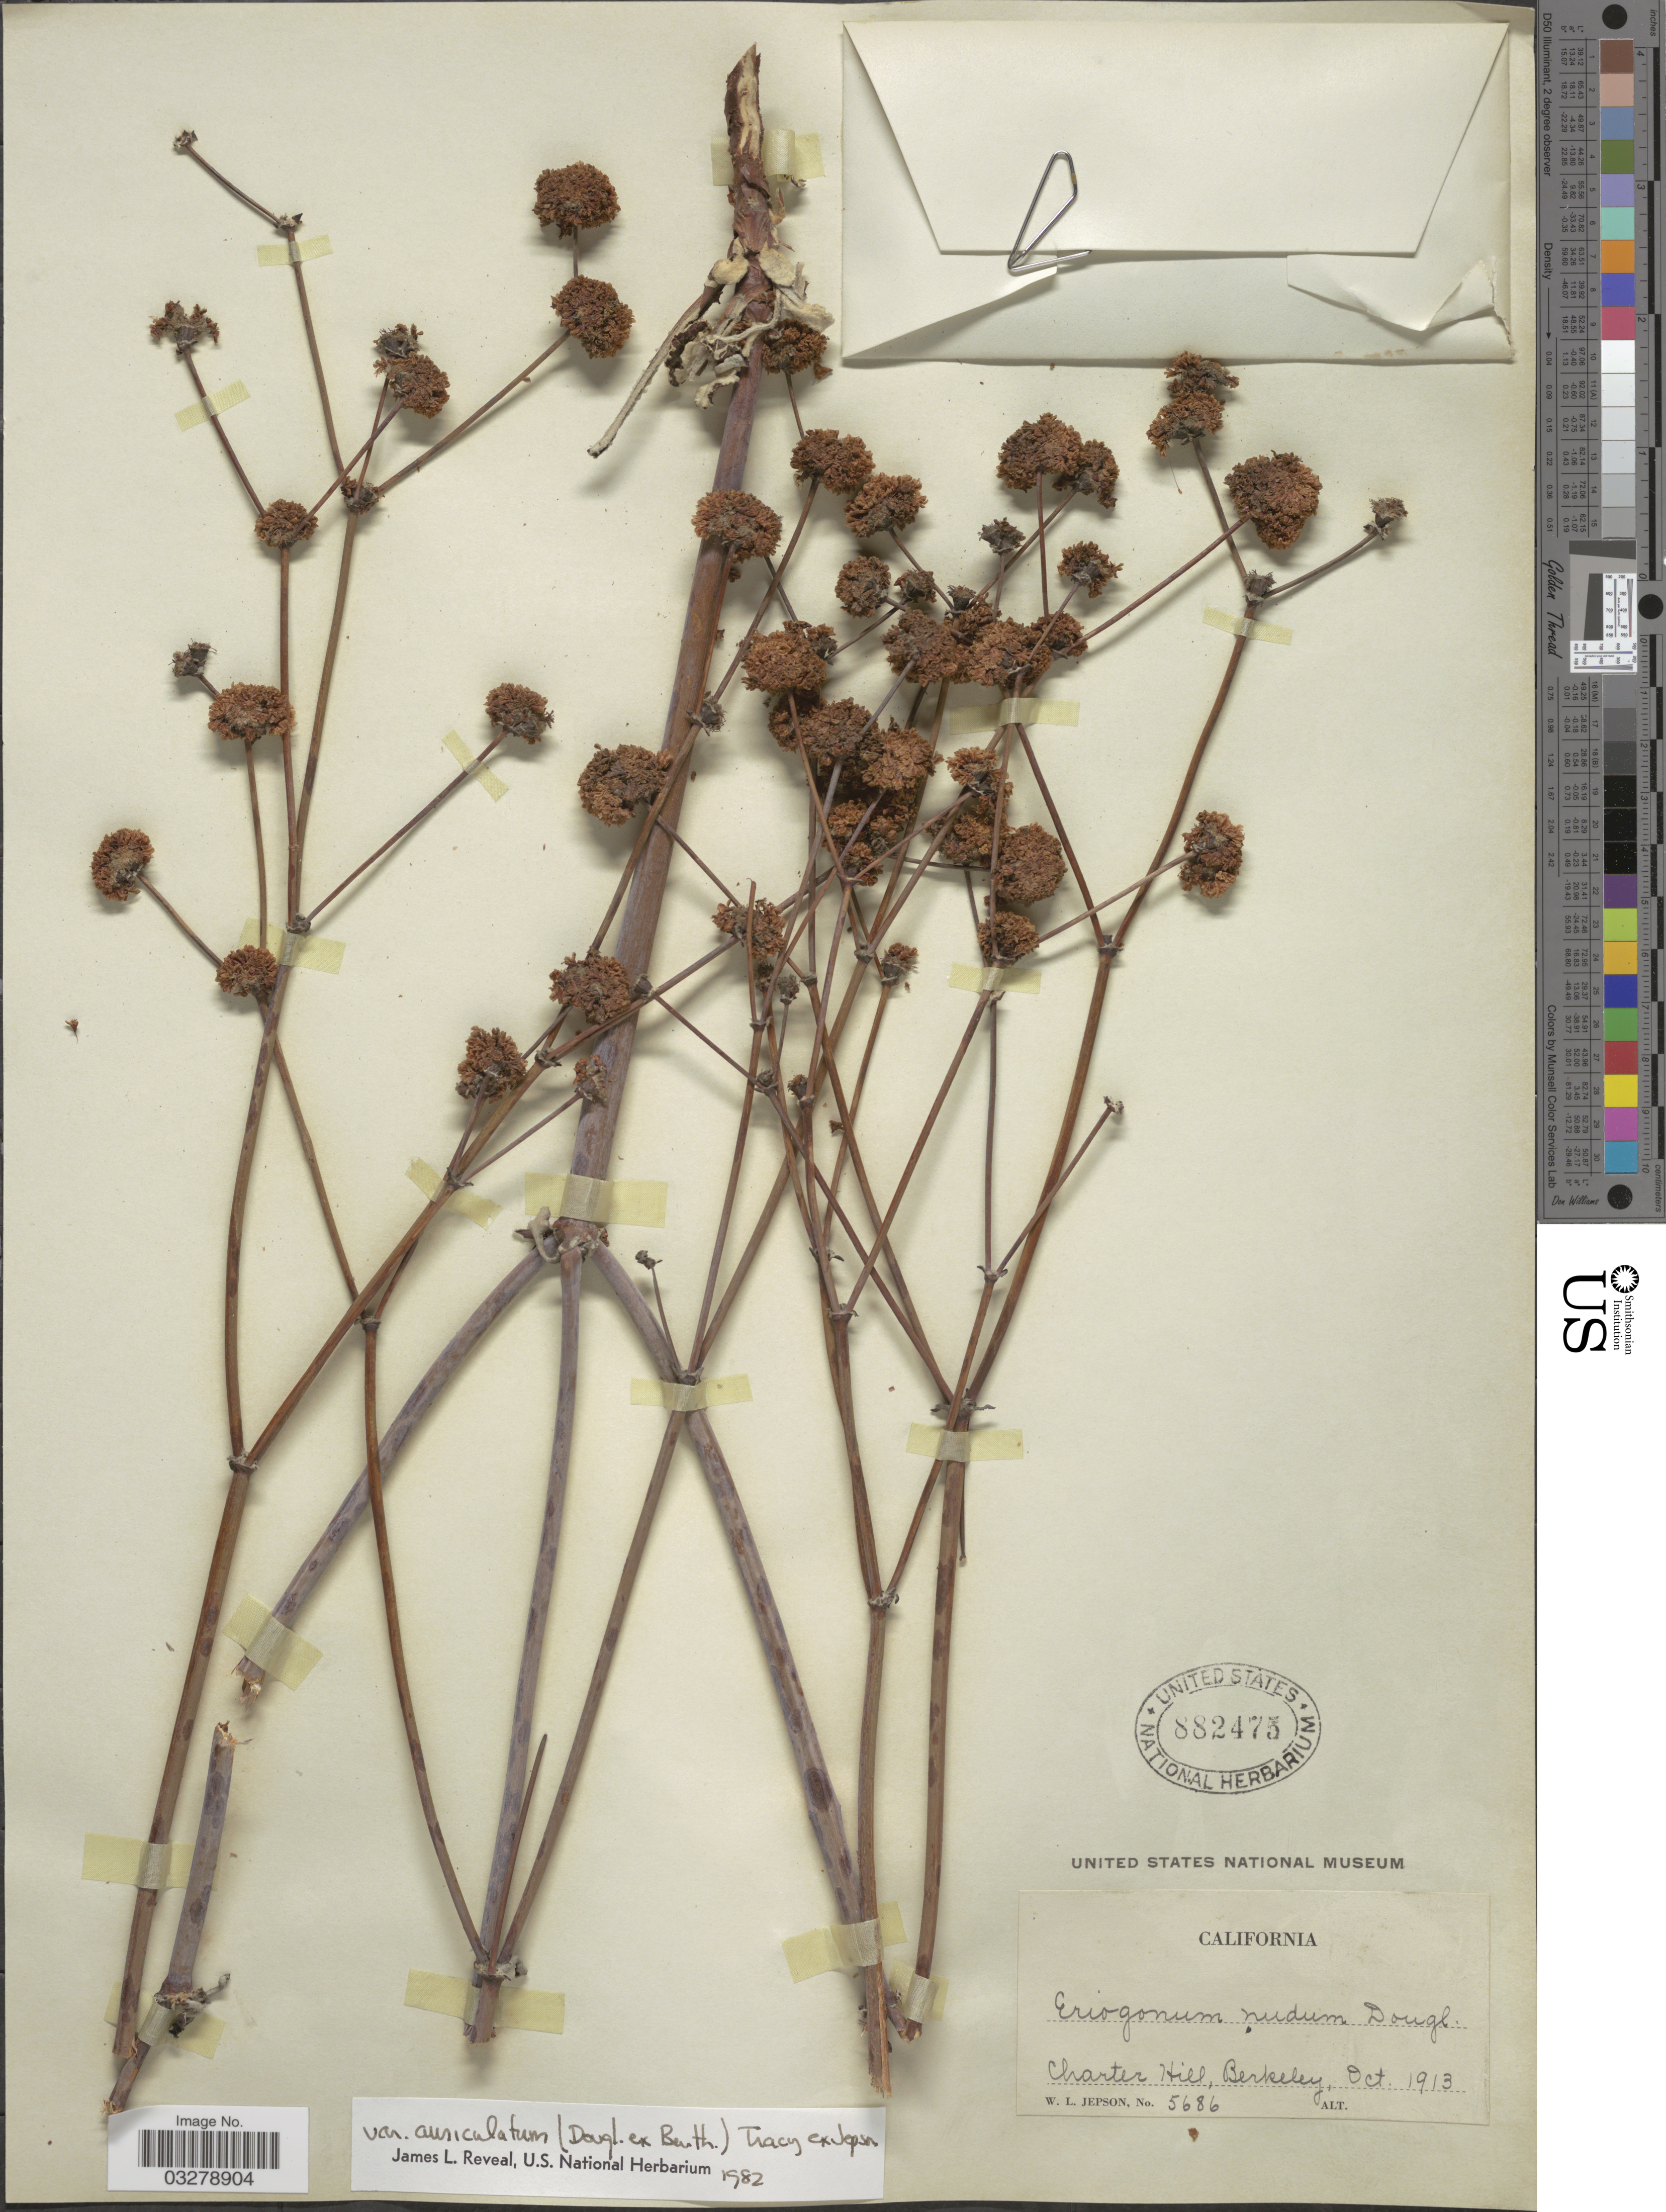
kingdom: Plantae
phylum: Tracheophyta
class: Magnoliopsida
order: Caryophyllales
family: Polygonaceae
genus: Eriogonum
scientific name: Eriogonum nudum var. auriculatum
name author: (Benth.) Tracy ex Jeps.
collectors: W. L. Jepson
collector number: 5686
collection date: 1913-10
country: United States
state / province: California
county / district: Alameda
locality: Charter Hill, Berkeley.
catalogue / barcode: US 882475